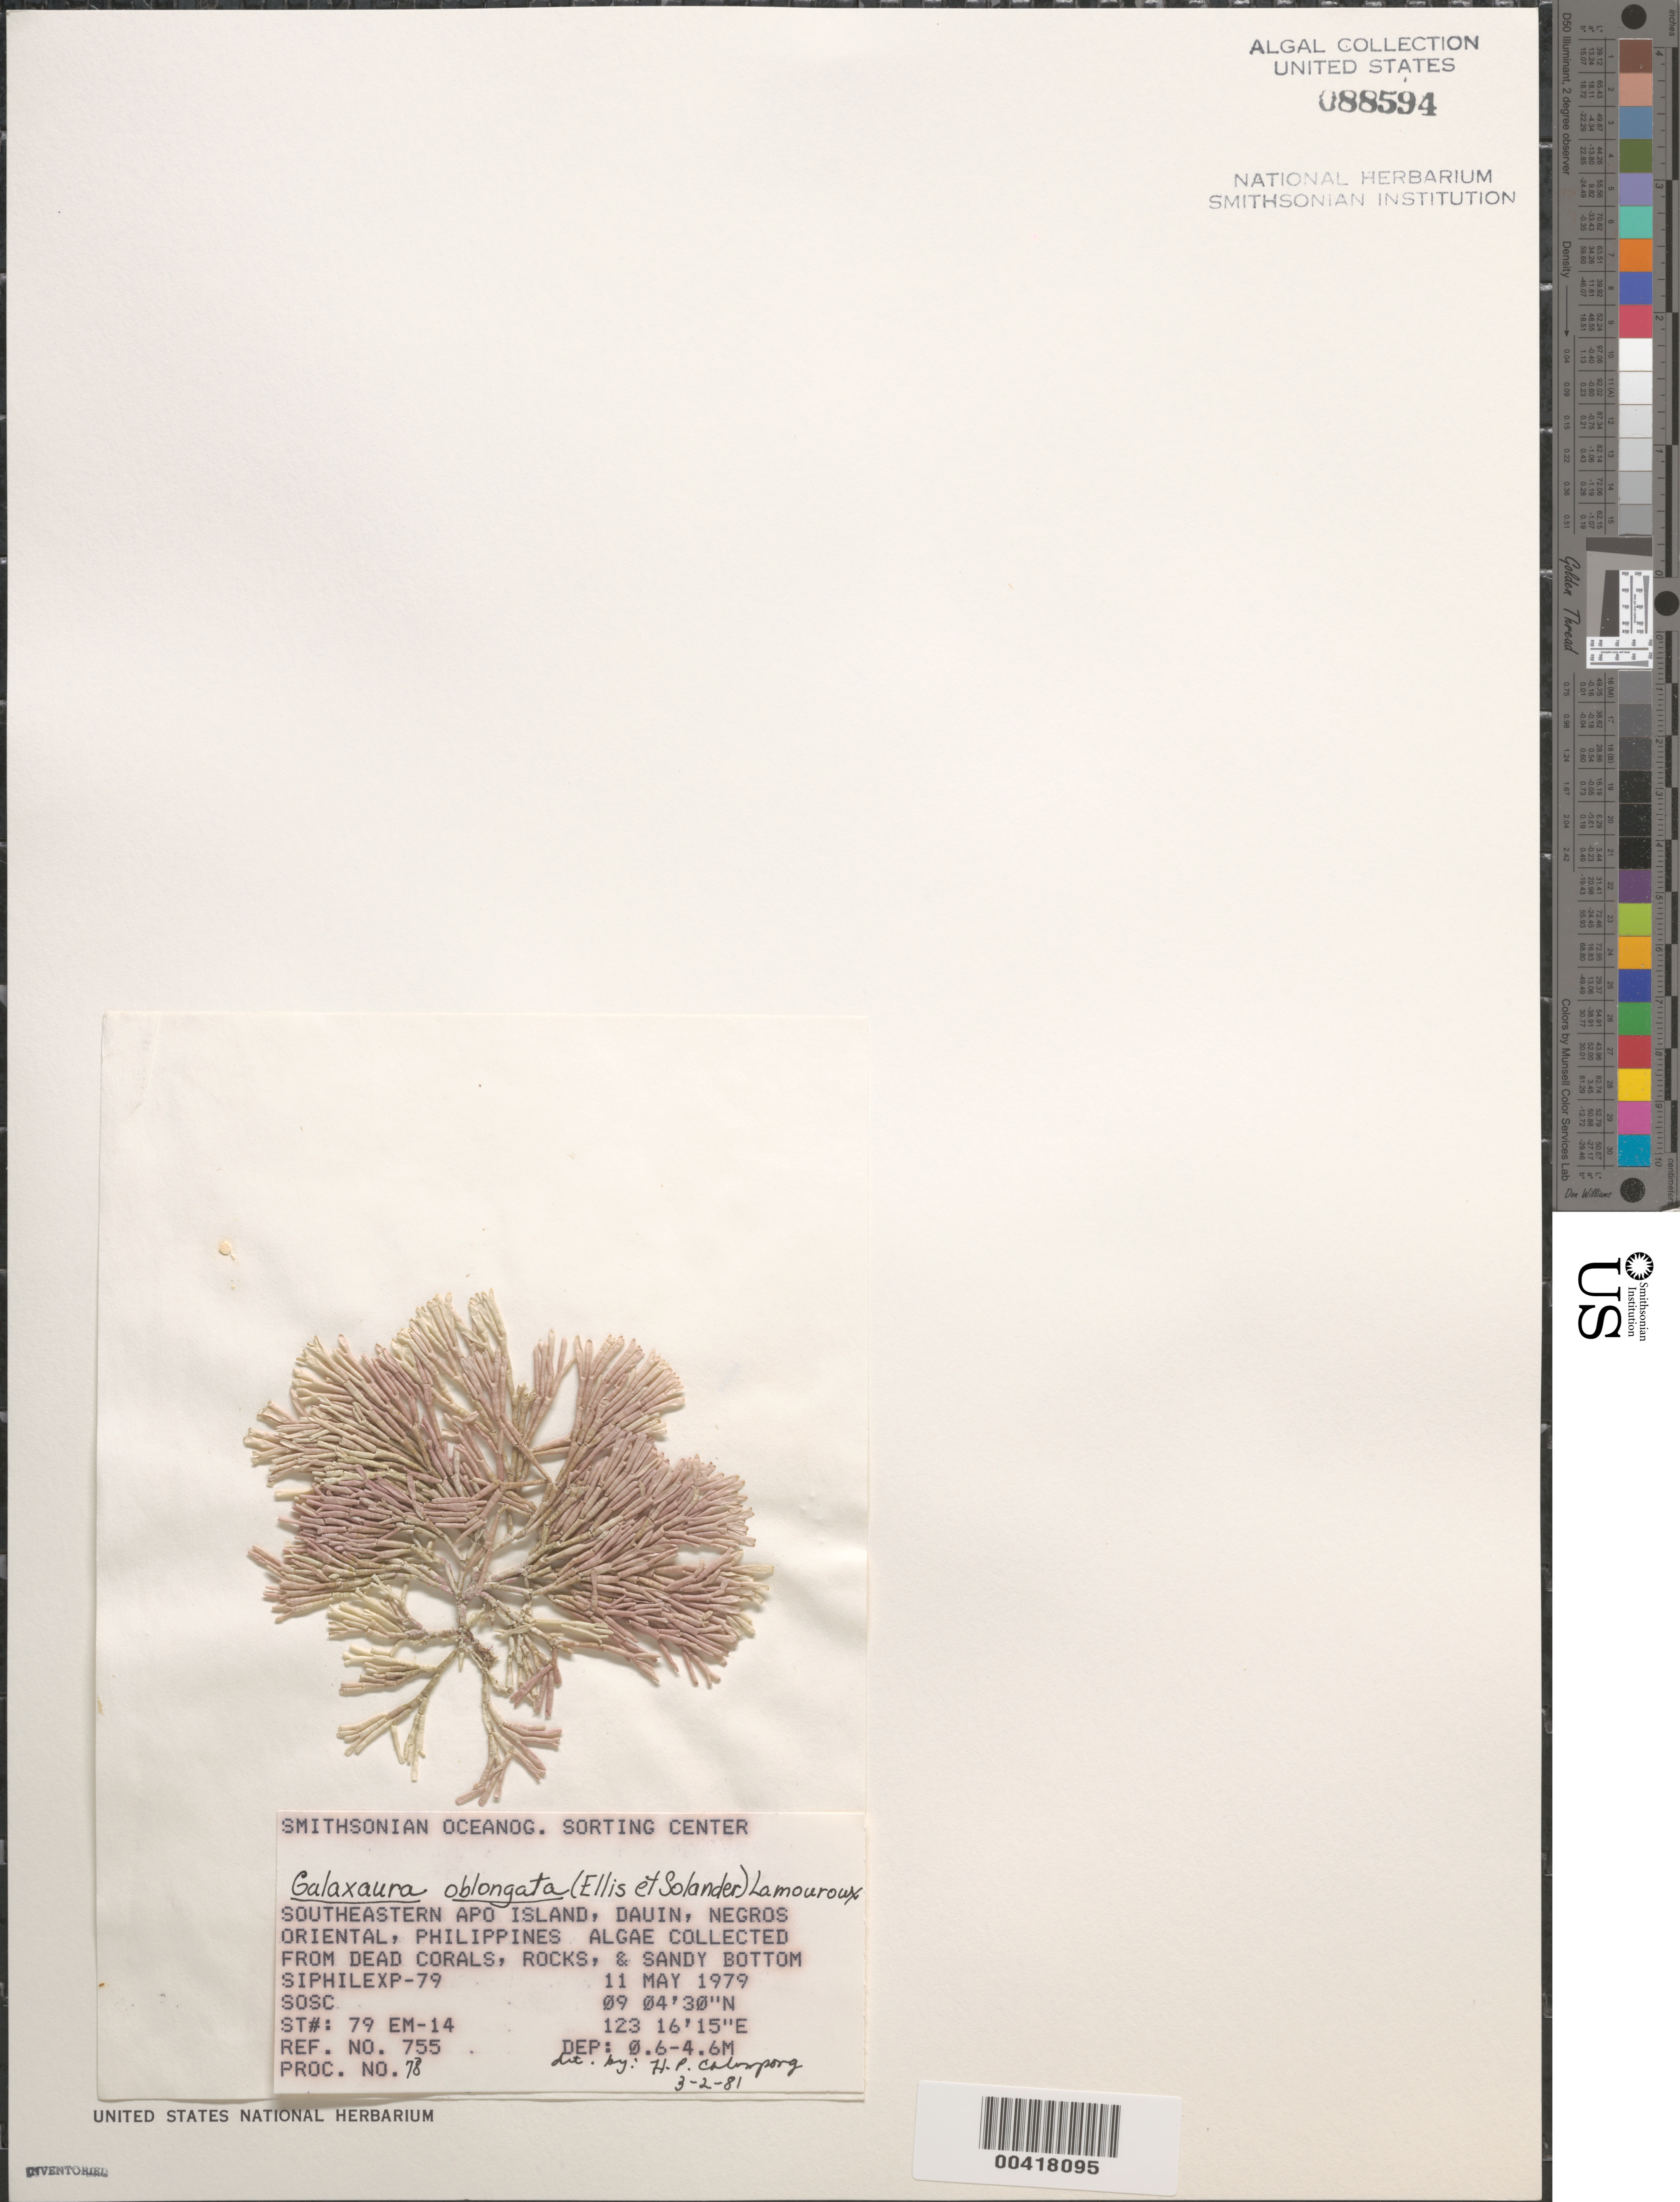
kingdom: Plantae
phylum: Rhodophyta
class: Florideophyceae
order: Nemaliales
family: Galaxauraceae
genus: Tricleocarpa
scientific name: Tricleocarpa fragilis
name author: (L.) Huisman & R.A. Towns.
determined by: Algae name updating Project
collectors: SOSC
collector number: Station 79 Em-14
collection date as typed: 11 May 1979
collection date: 1979-05-11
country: Philippines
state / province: Central Visayas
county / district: Negros Oriental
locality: Apo island, dauin, negros oriental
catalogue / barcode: US 88594